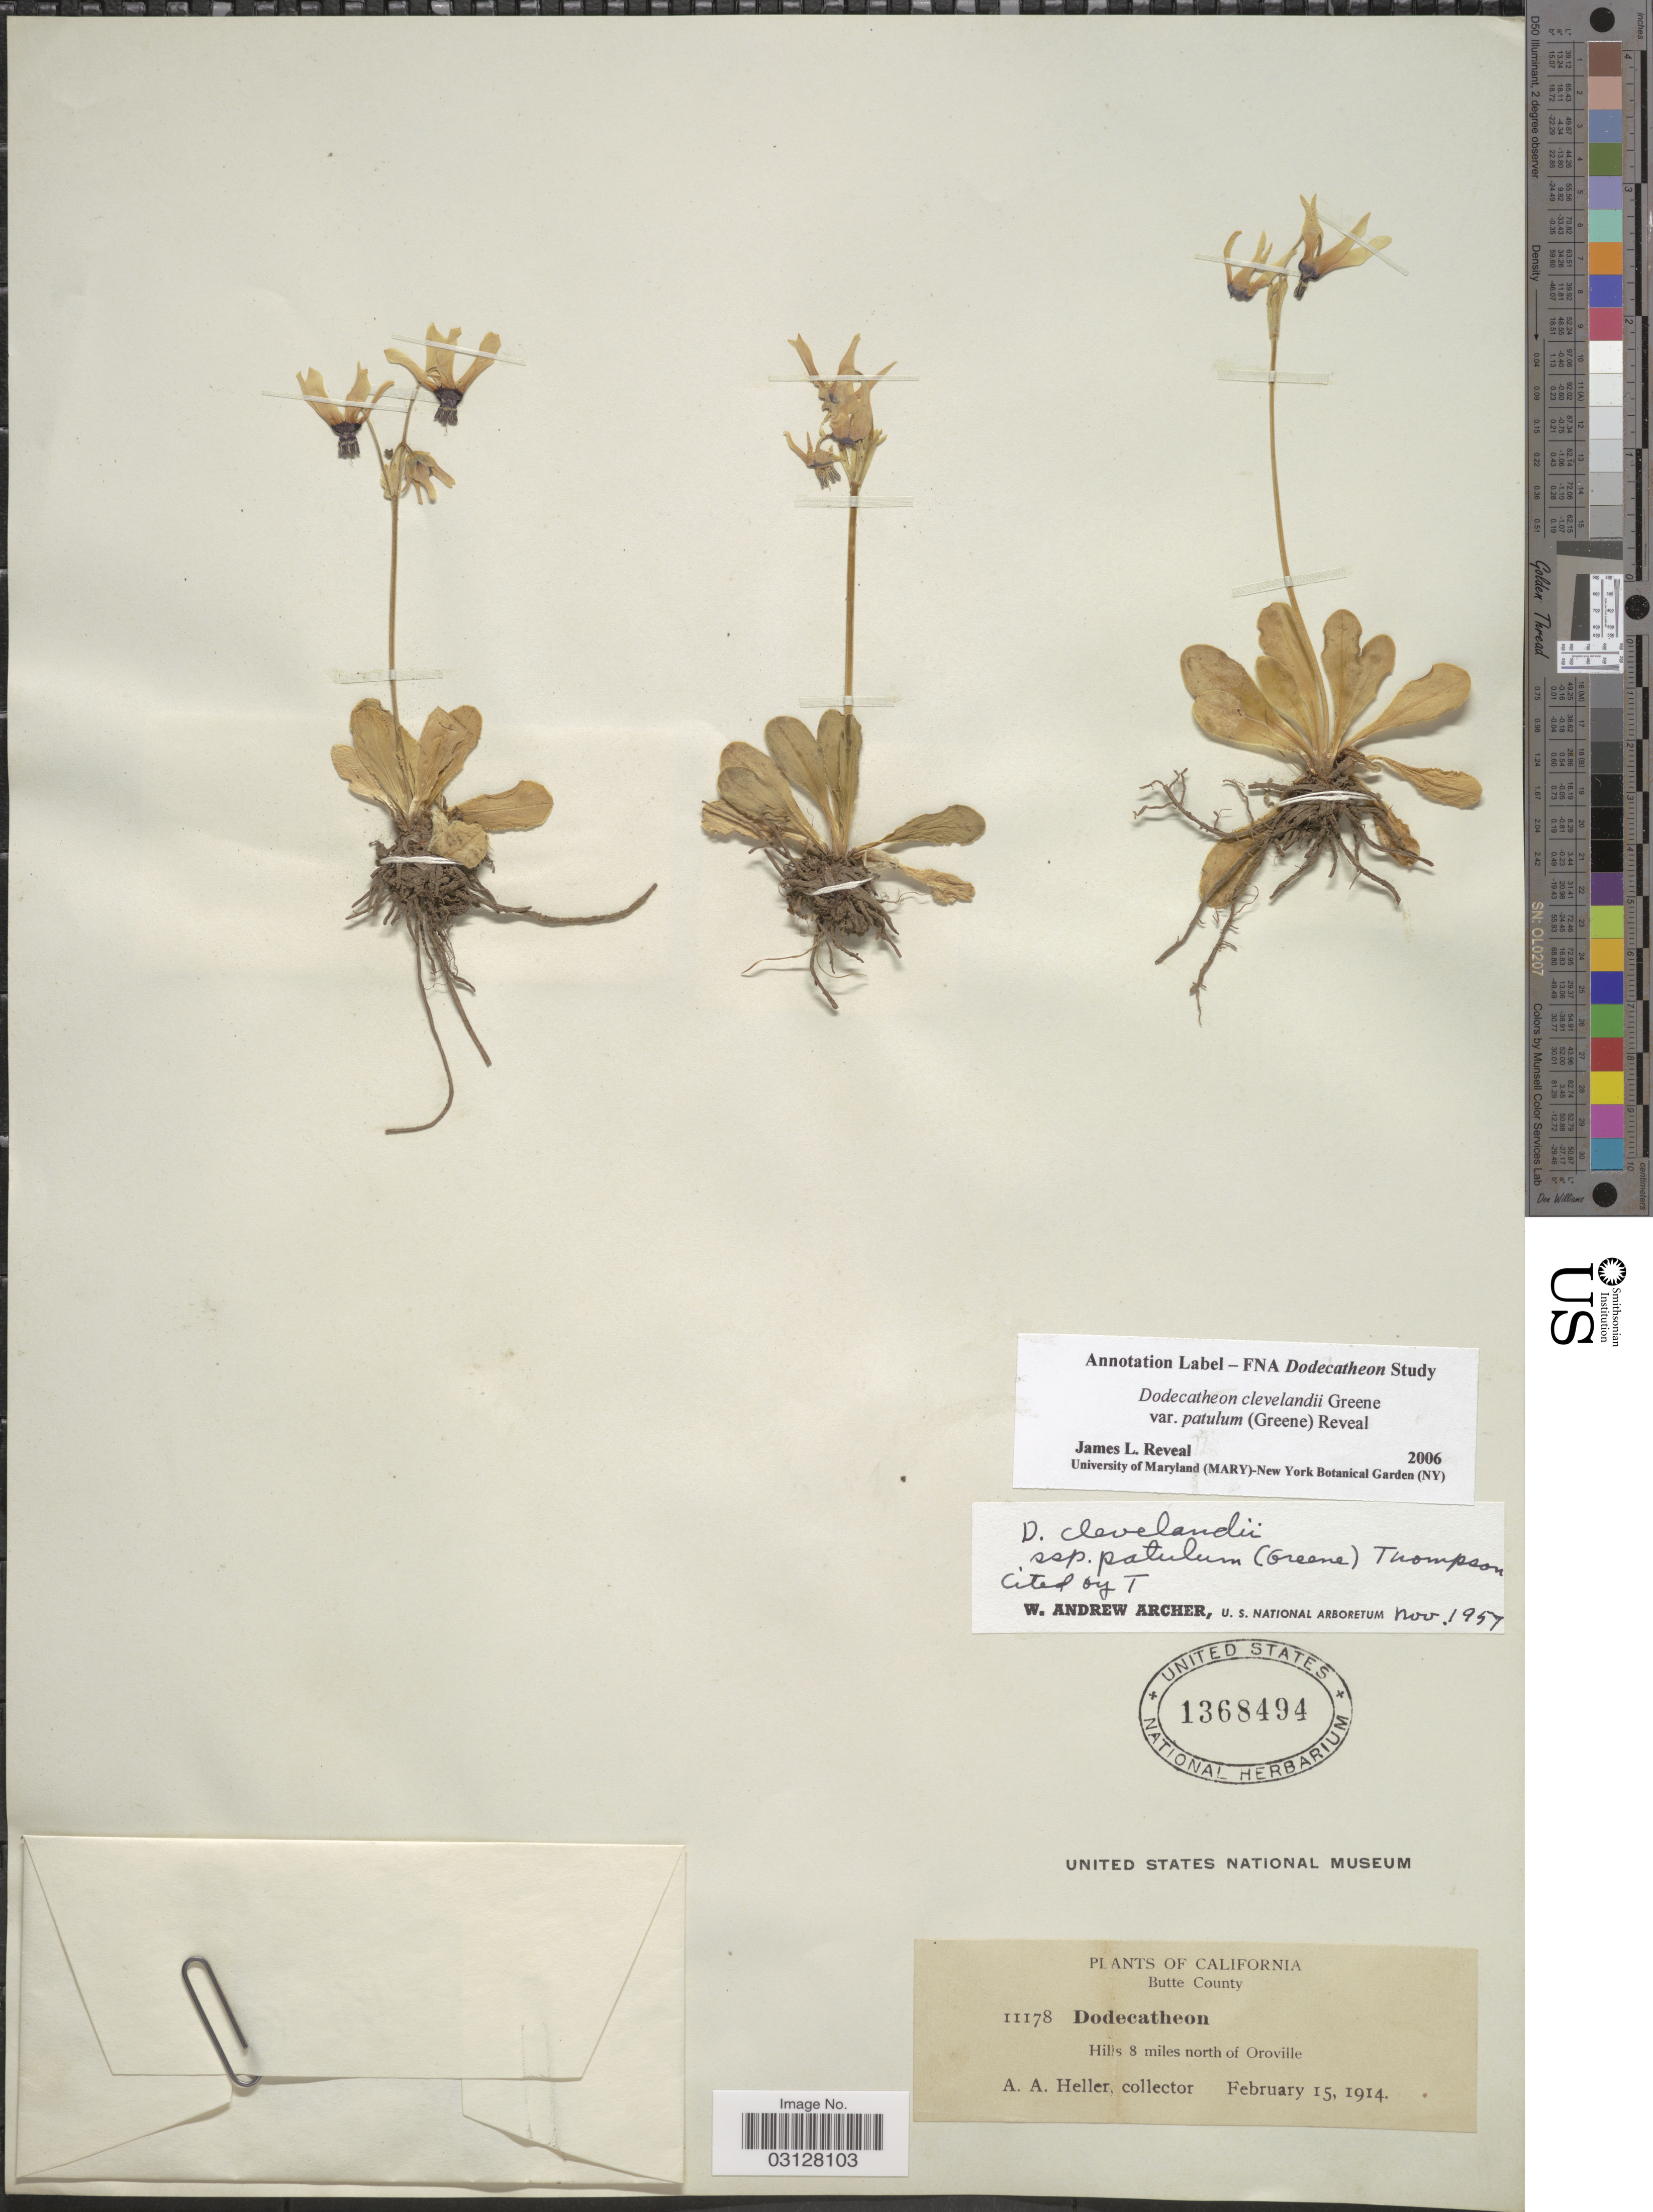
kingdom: Plantae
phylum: Tracheophyta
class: Magnoliopsida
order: Ericales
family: Primulaceae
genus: Dodecatheon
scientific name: Dodecatheon clevelandii var. patulum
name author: (Kuntze) Reveal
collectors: A. A. Heller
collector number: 11178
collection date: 1914-02-15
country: United States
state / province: California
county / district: Butte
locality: Butte County. Hills 8 miles north of Oroville.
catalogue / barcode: US 1368494